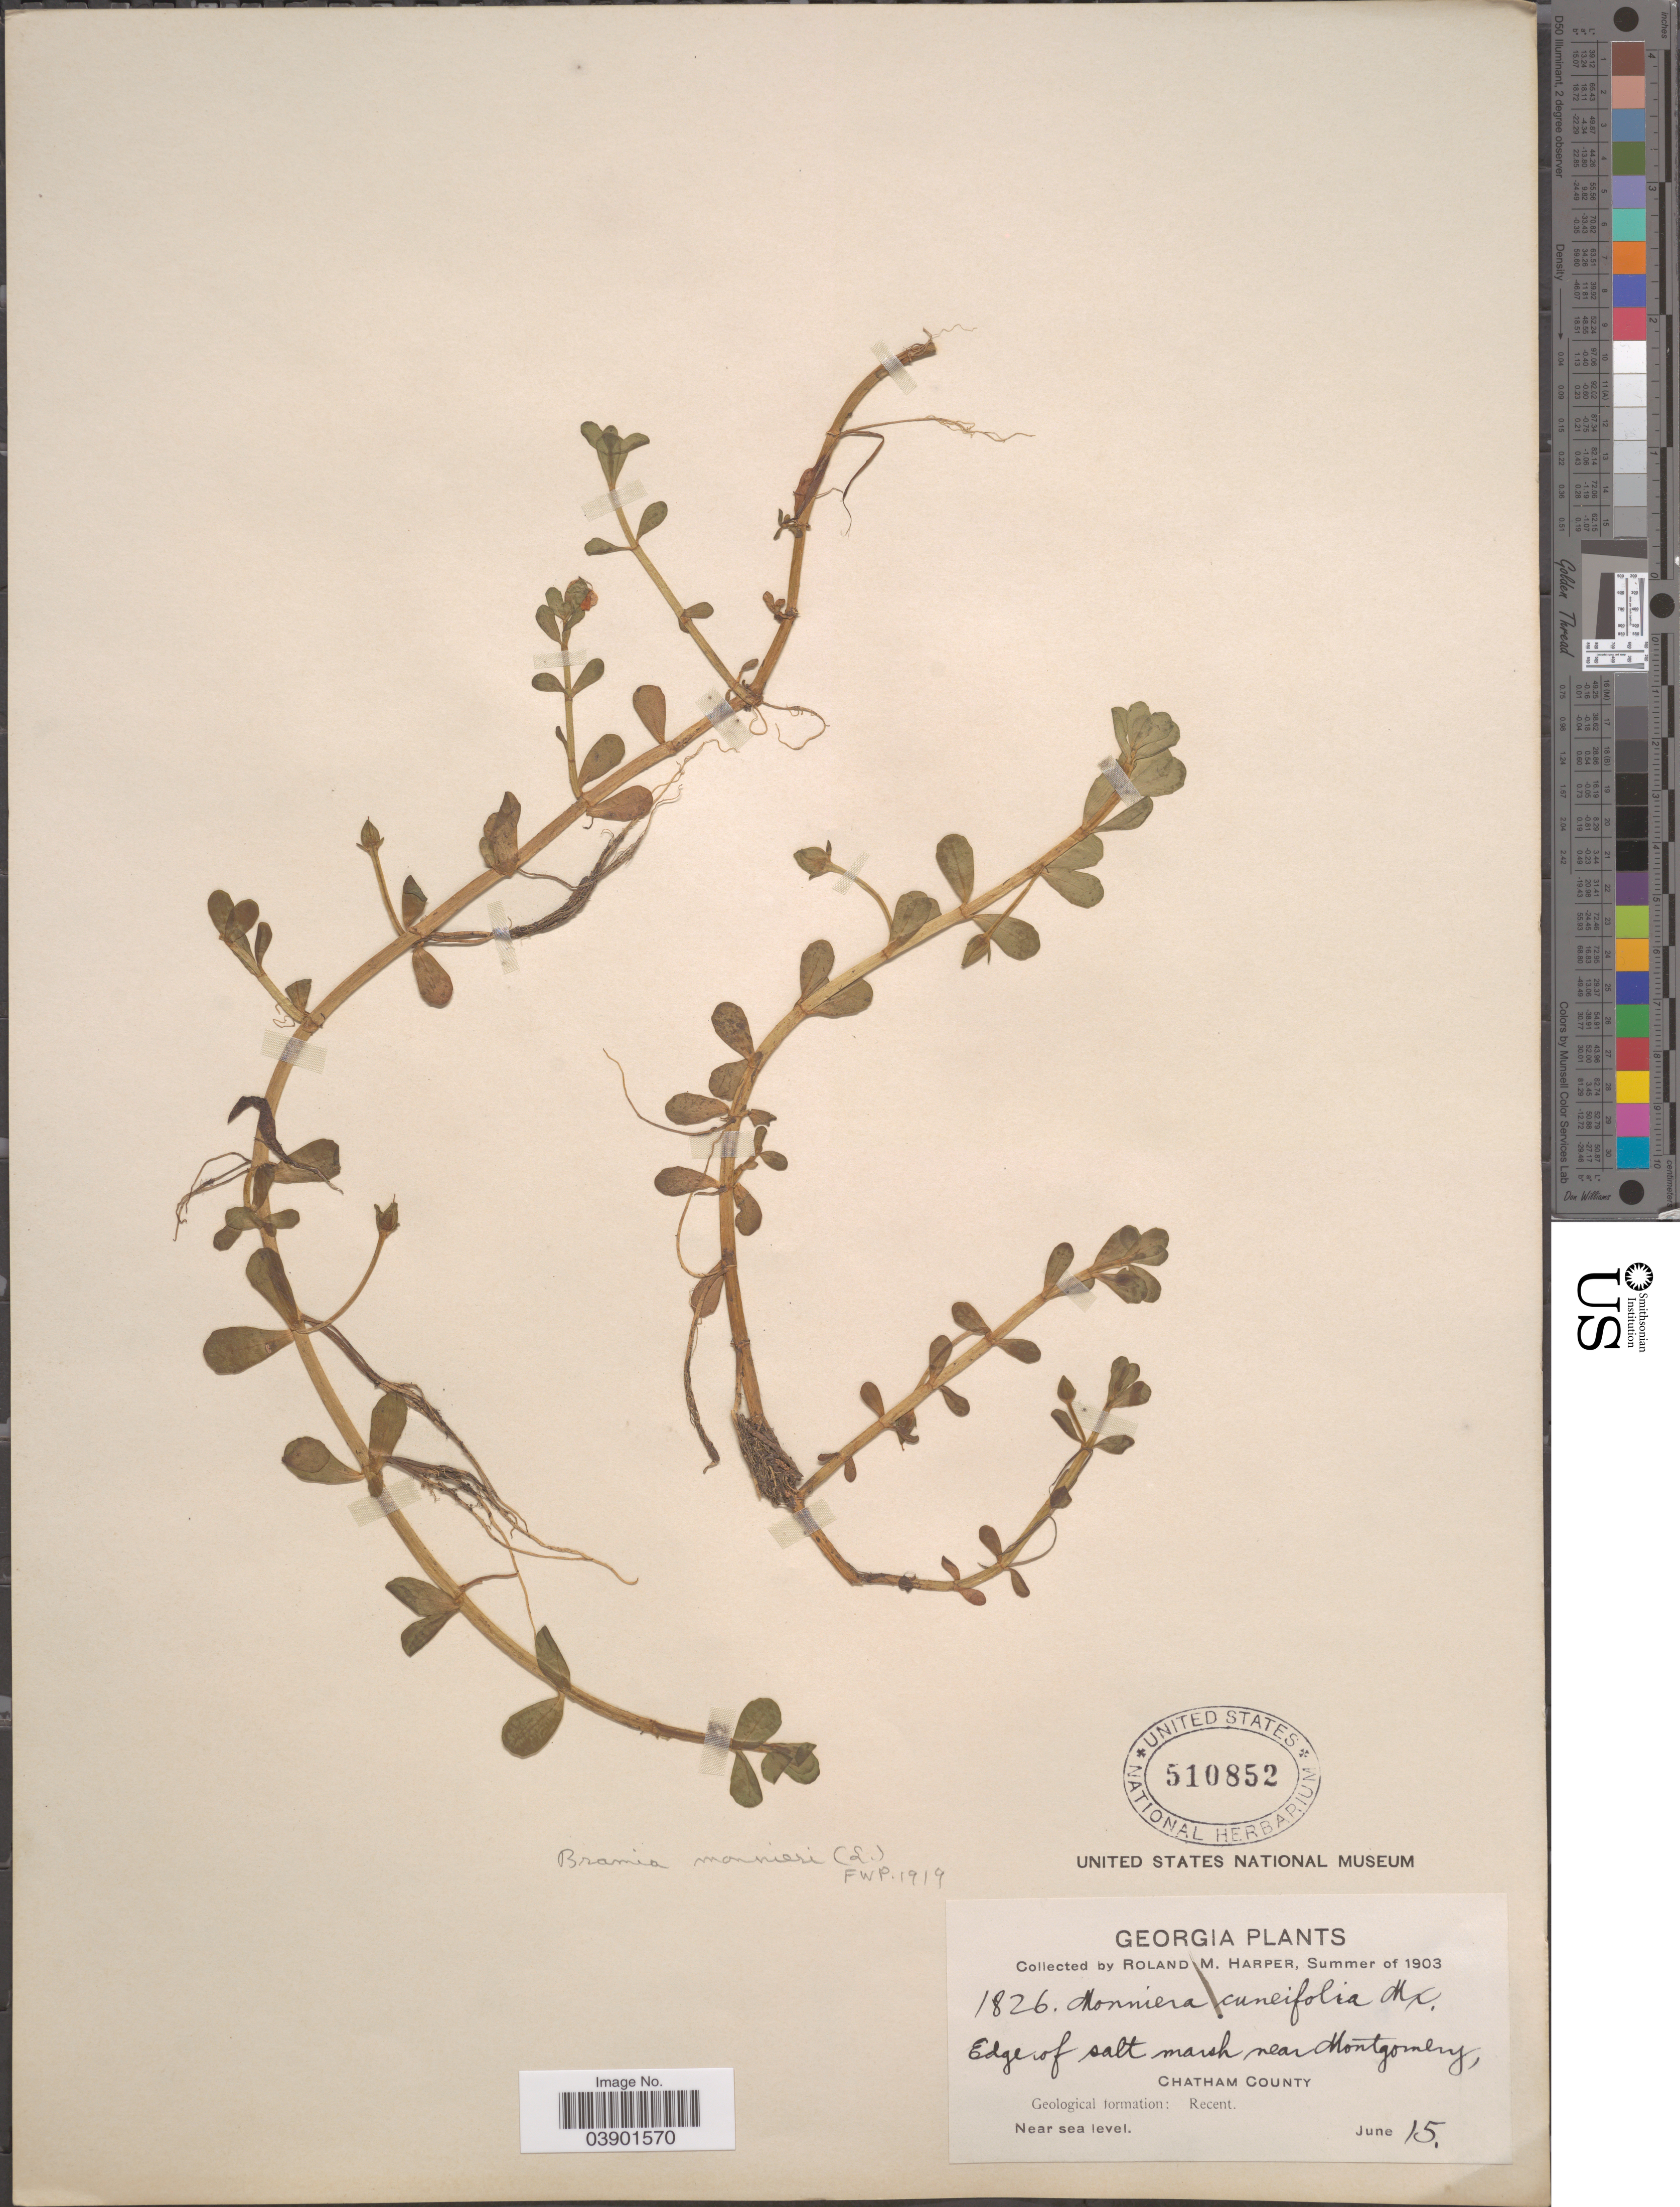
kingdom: Plantae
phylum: Tracheophyta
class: Magnoliopsida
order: Lamiales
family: Plantaginaceae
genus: Bacopa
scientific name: Bacopa monnieri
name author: (L.) Pennell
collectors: R. M. Harper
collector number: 1826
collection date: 1903-06-15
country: United States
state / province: Georgia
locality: Near Montgomery, Chatham County. Geological formation: Recent.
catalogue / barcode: US 510852